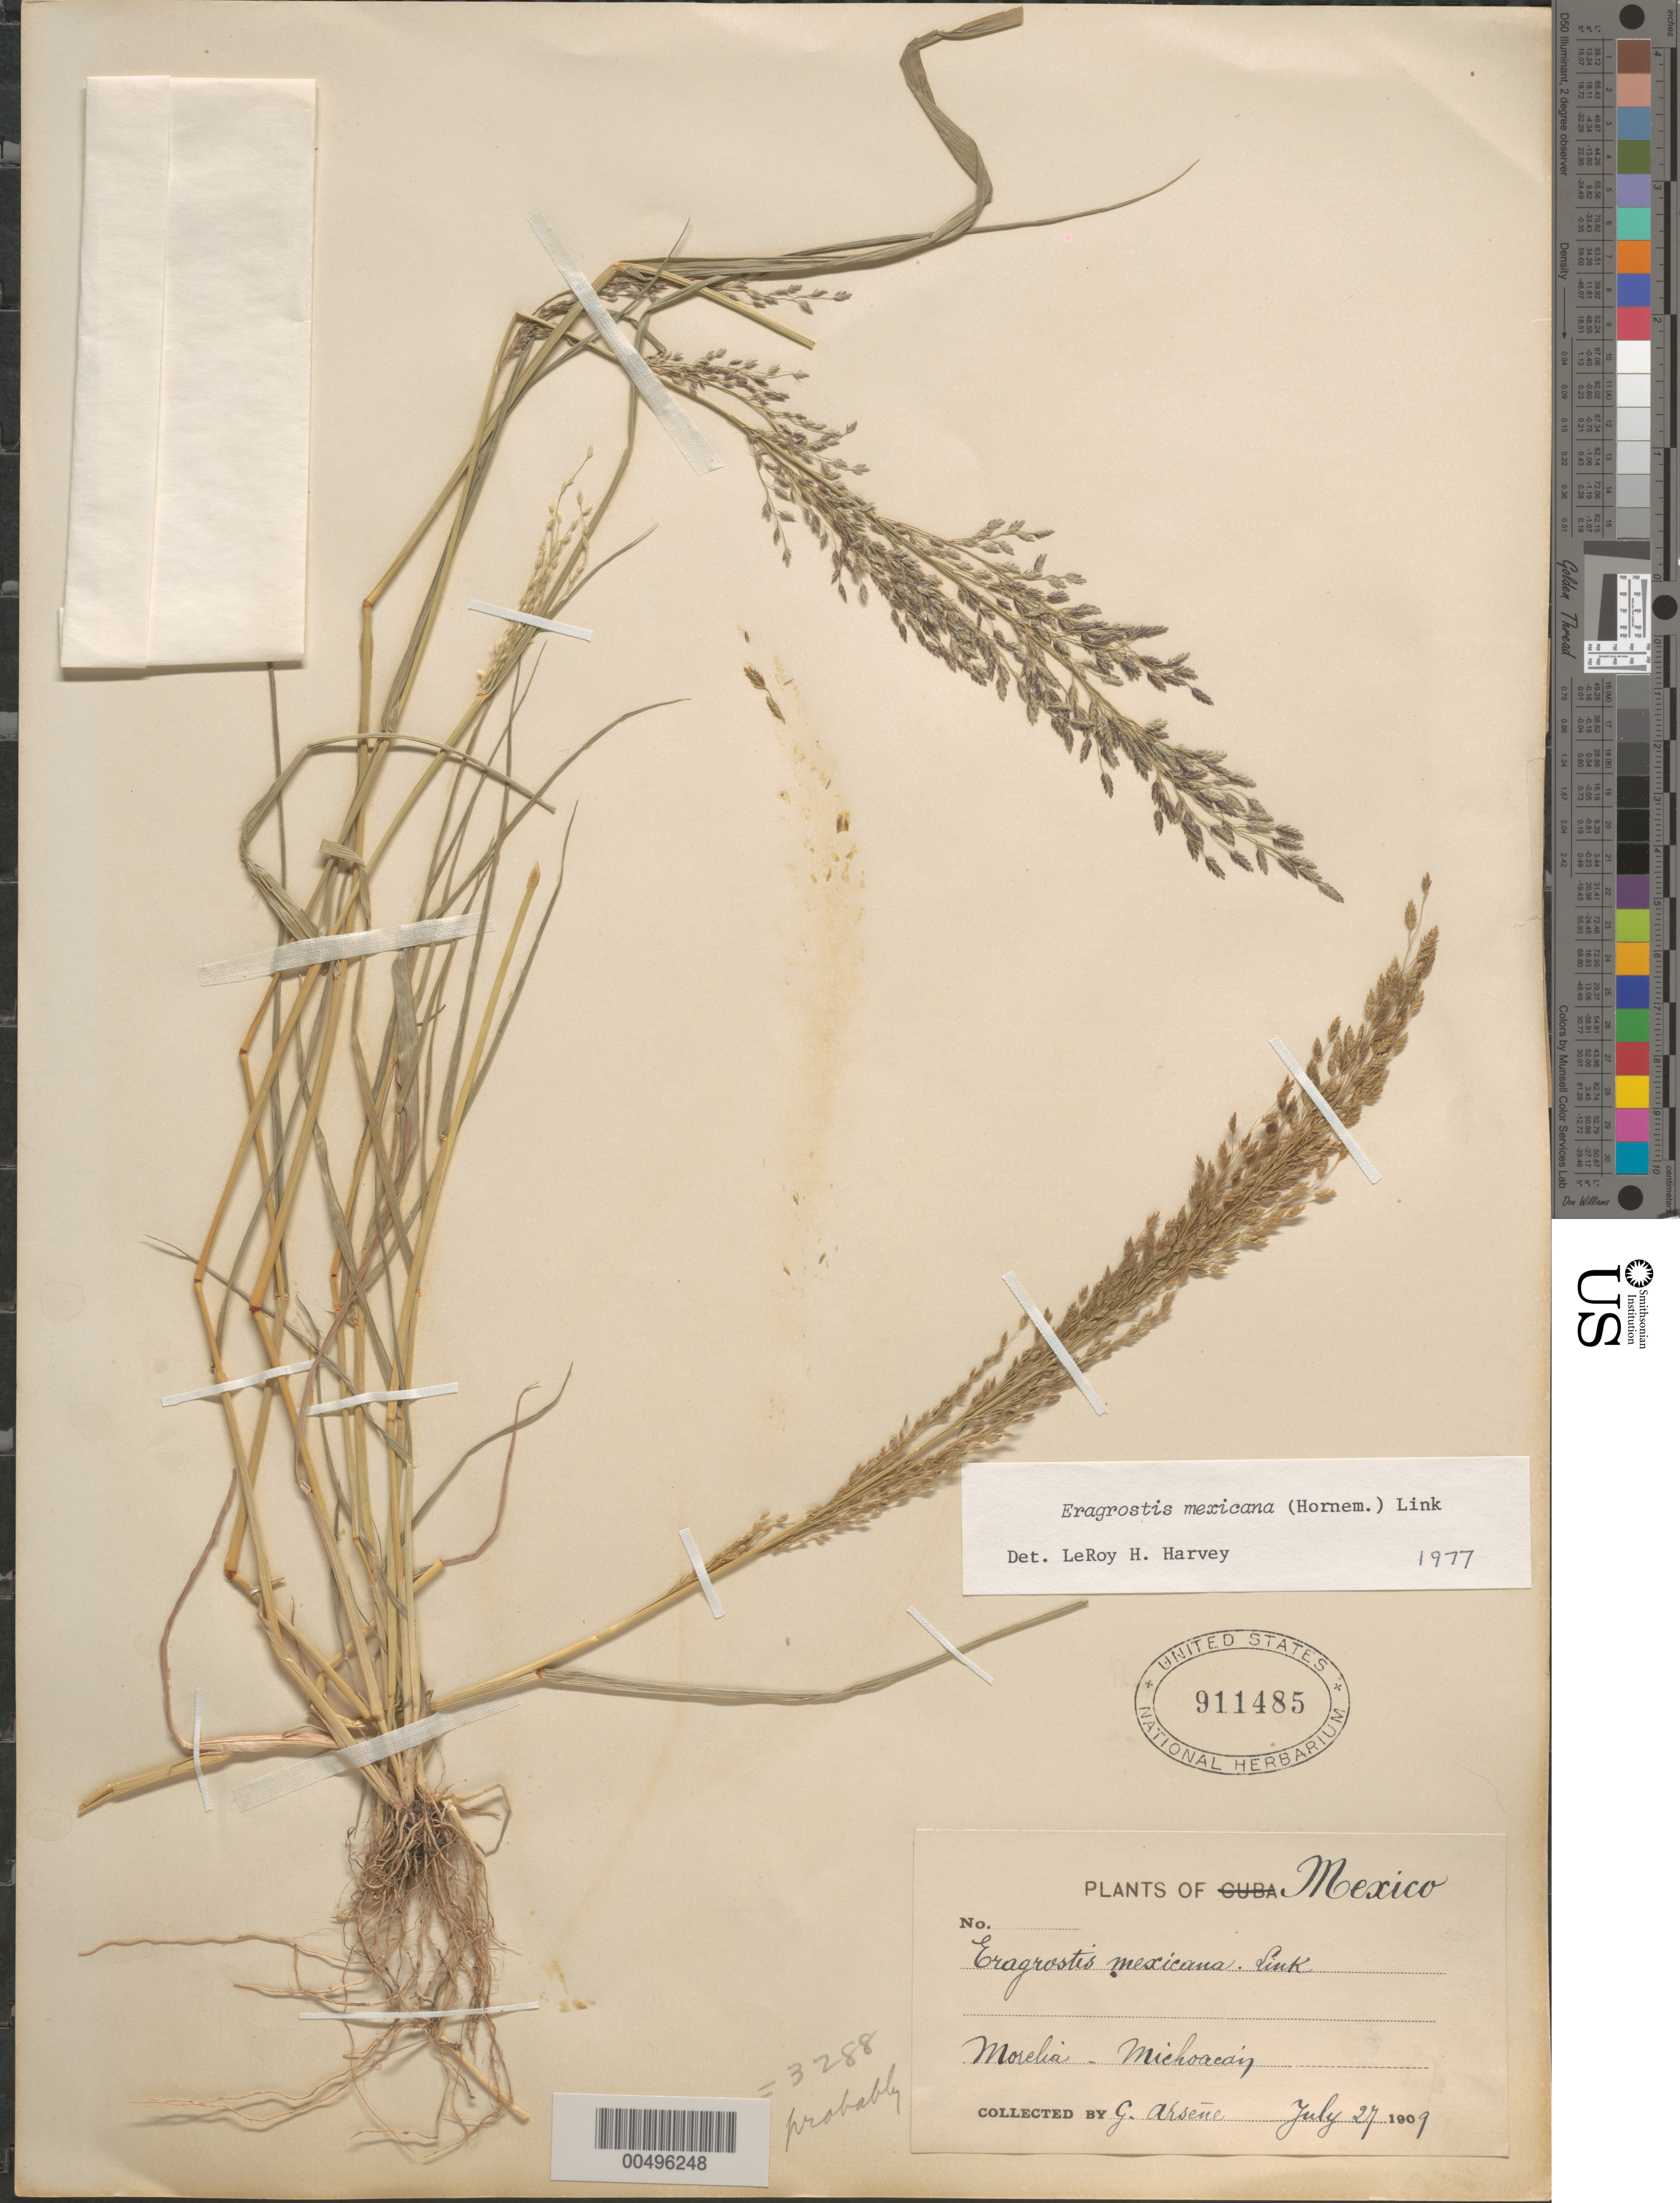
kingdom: Plantae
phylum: Tracheophyta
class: Liliopsida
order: Poales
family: Poaceae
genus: Eragrostis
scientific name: Eragrostis mexicana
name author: (Hornem.) Link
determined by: Harvey, L. H.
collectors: Bro. G. Arsène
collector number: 3288 (?)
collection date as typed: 27 Jul 1909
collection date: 1909-07-27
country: Mexico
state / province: Michoacán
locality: Morelia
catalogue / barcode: US 911485